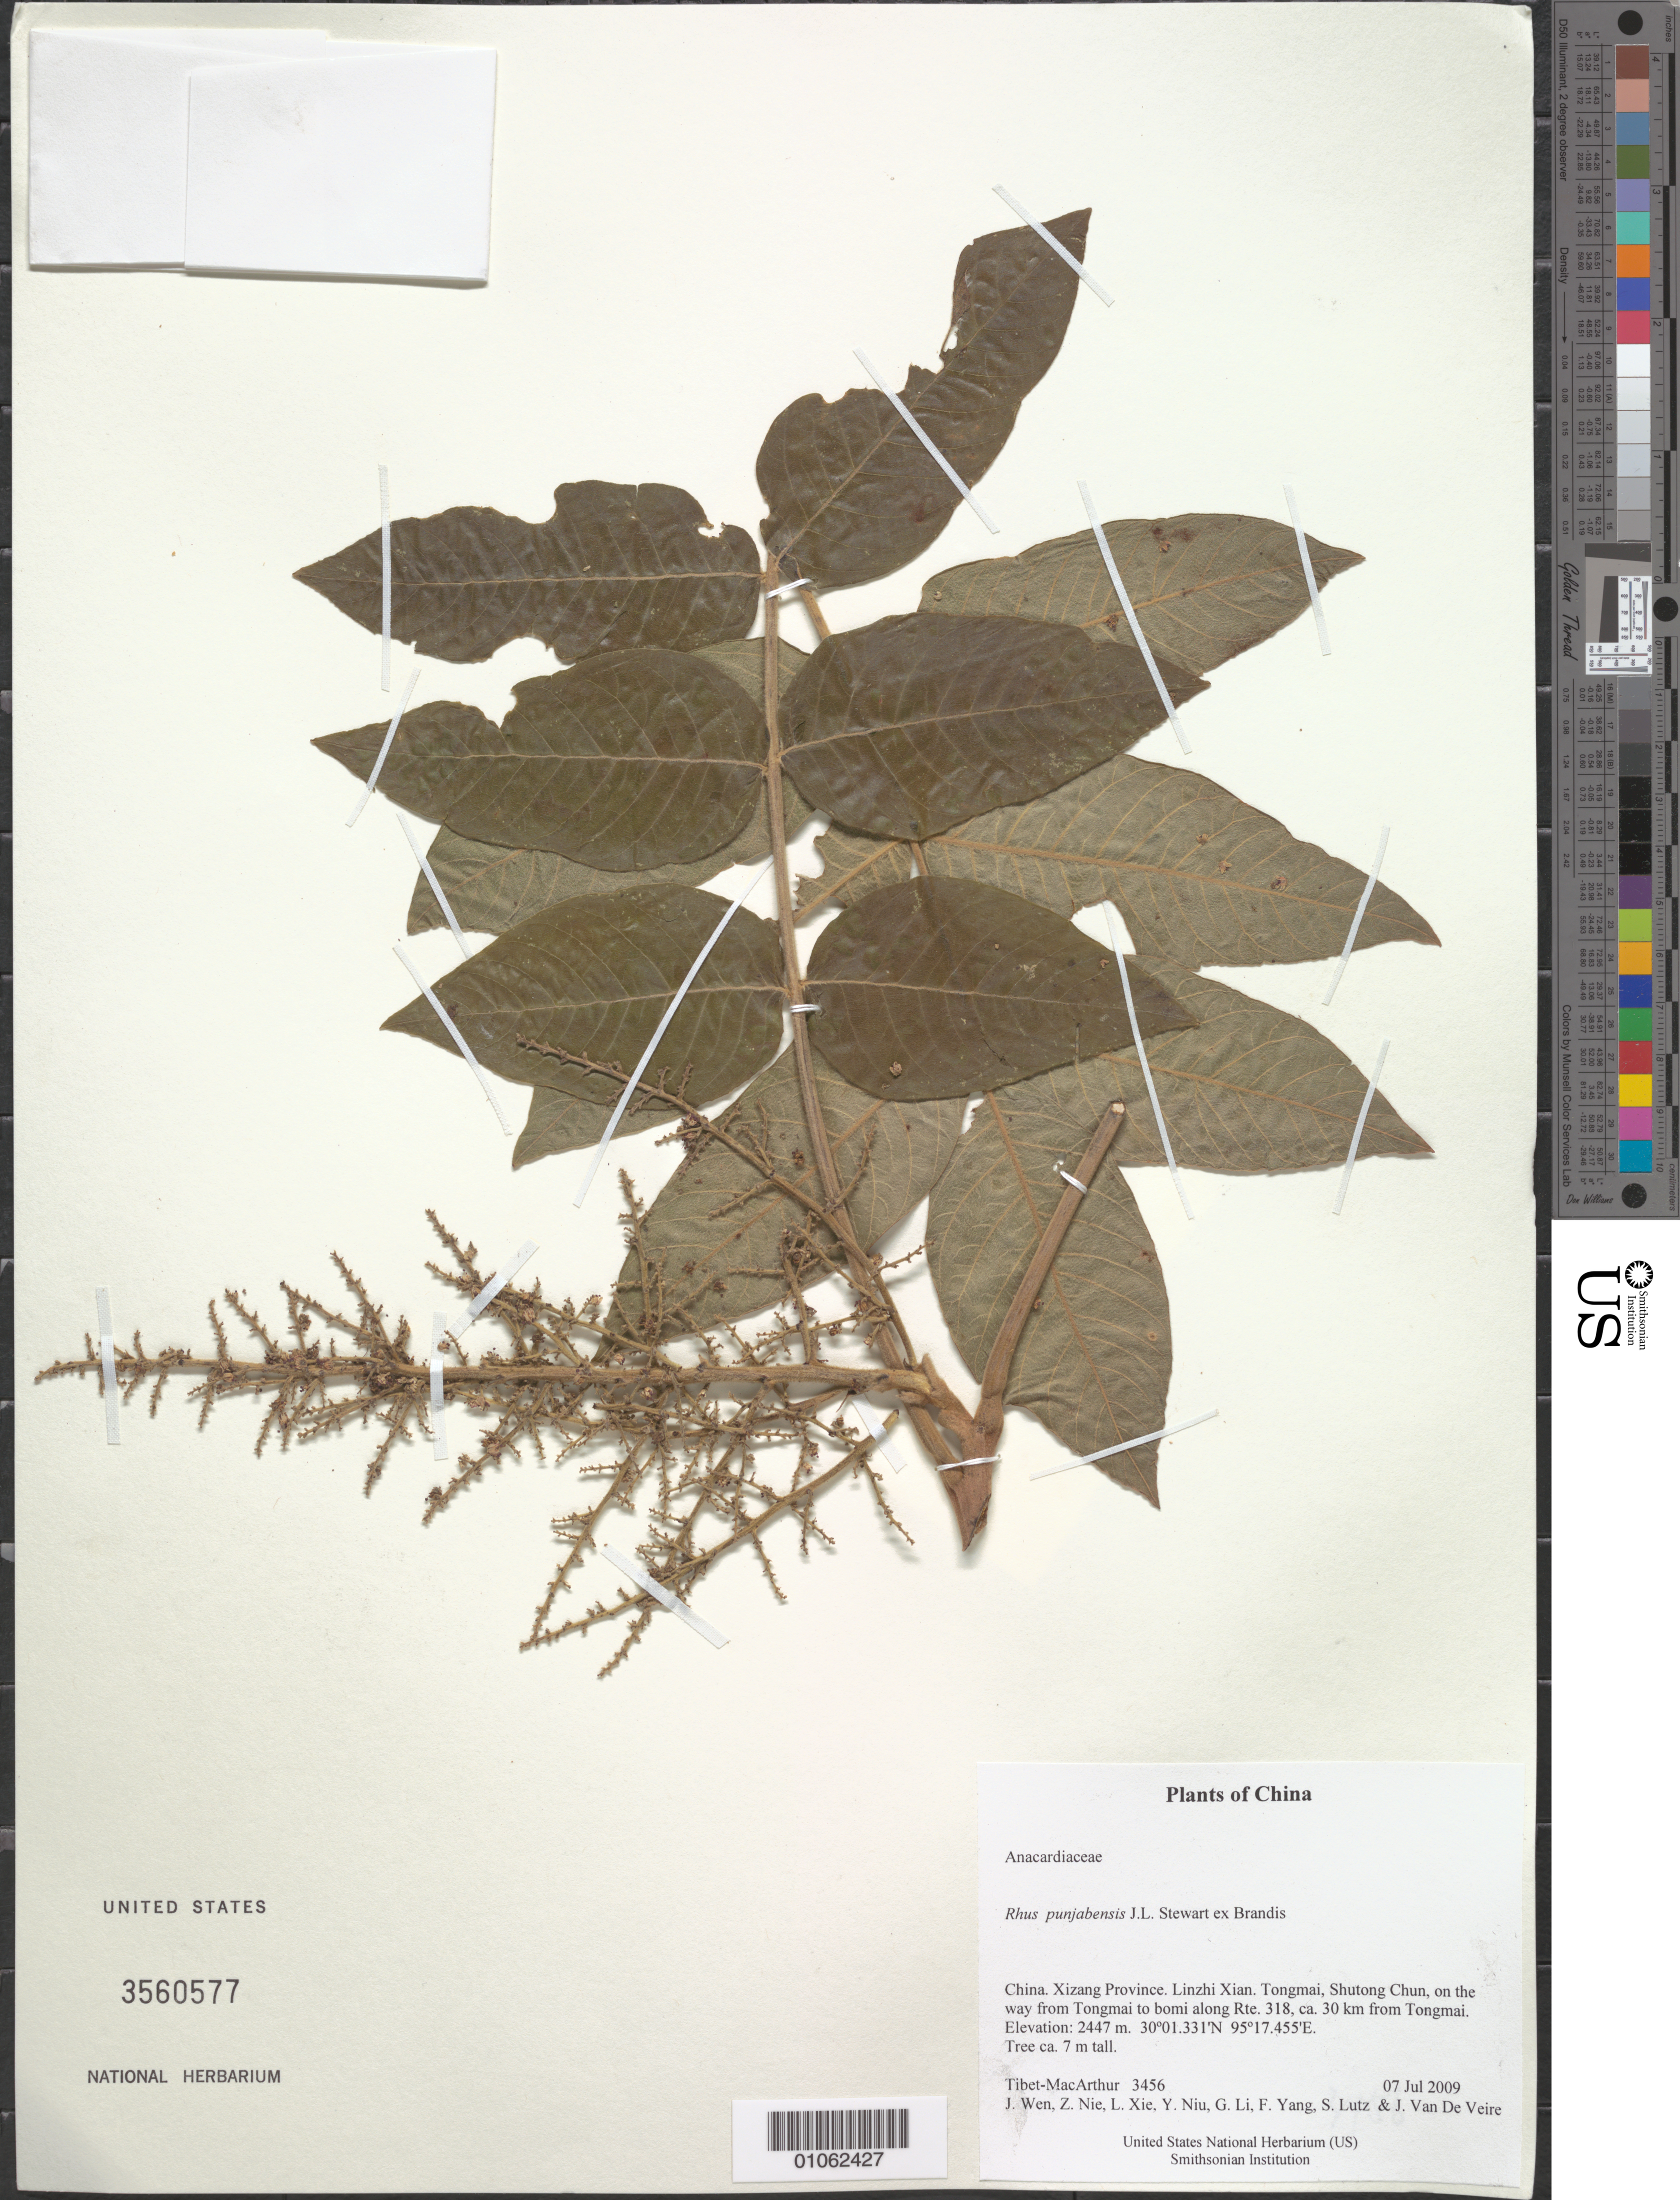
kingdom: Plantae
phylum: Tracheophyta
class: Magnoliopsida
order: Sapindales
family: Anacardiaceae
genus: Rhus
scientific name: Rhus punjabensis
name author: J. L. Stewart ex Brandis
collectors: Tibet-MacArthur, J. Wen, Z. Nie, L. Xie, Y. Niu, G. Li, F. Yang, S. Lutz & J. Van De Veire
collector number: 3456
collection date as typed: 07 Jul 2009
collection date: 2009-07-07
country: China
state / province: Xizang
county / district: Linzhi Xian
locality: Tongmai, Shutong Chun, on the way from Tongmai to bomi along Rte. 318, ca. 30 km from Tongmai.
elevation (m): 2447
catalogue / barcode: US 3560577